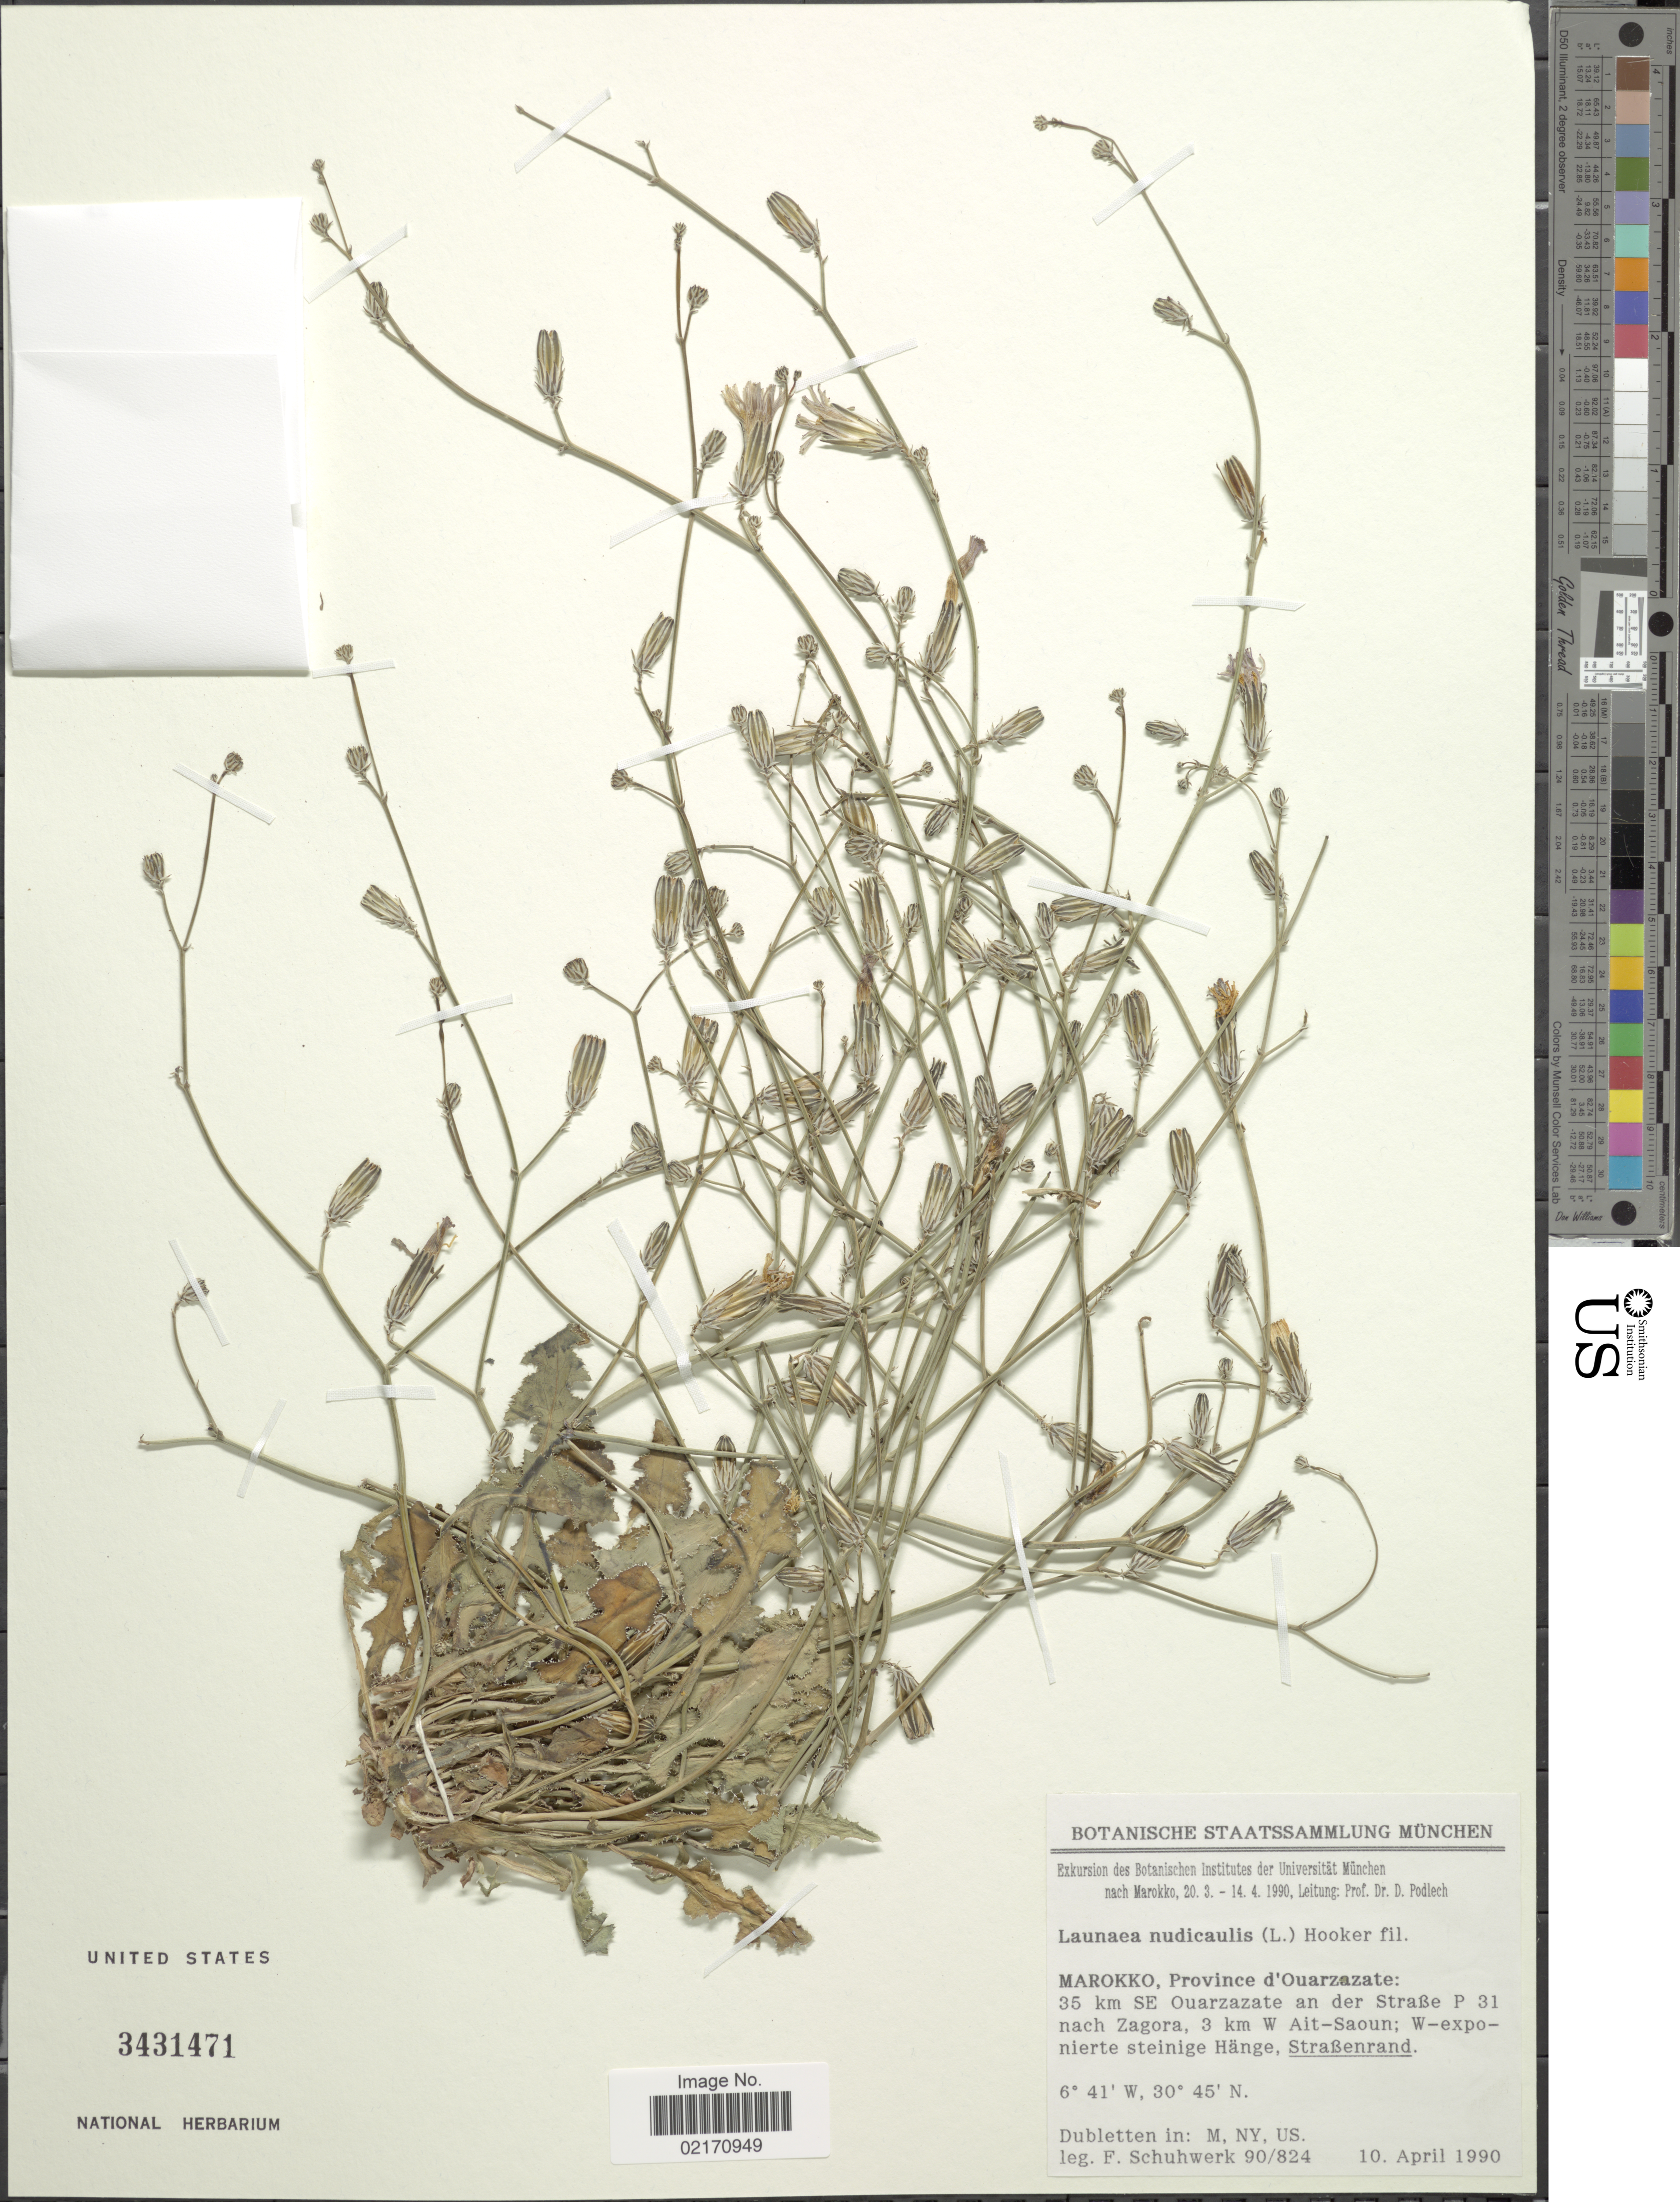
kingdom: Plantae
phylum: Tracheophyta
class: Magnoliopsida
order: Asterales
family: Asteraceae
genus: Launaea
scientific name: Launaea nudicaulis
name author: (L.) Hook. f.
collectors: Schuhwerk, F.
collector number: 90/824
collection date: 1990-04-10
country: Morocco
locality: Province d'Ouarzazate, 35 km SE Ouarzazate an der Strabe P 31 nach Zagora, 3 km W Ait-Saoun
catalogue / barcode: US 3431471